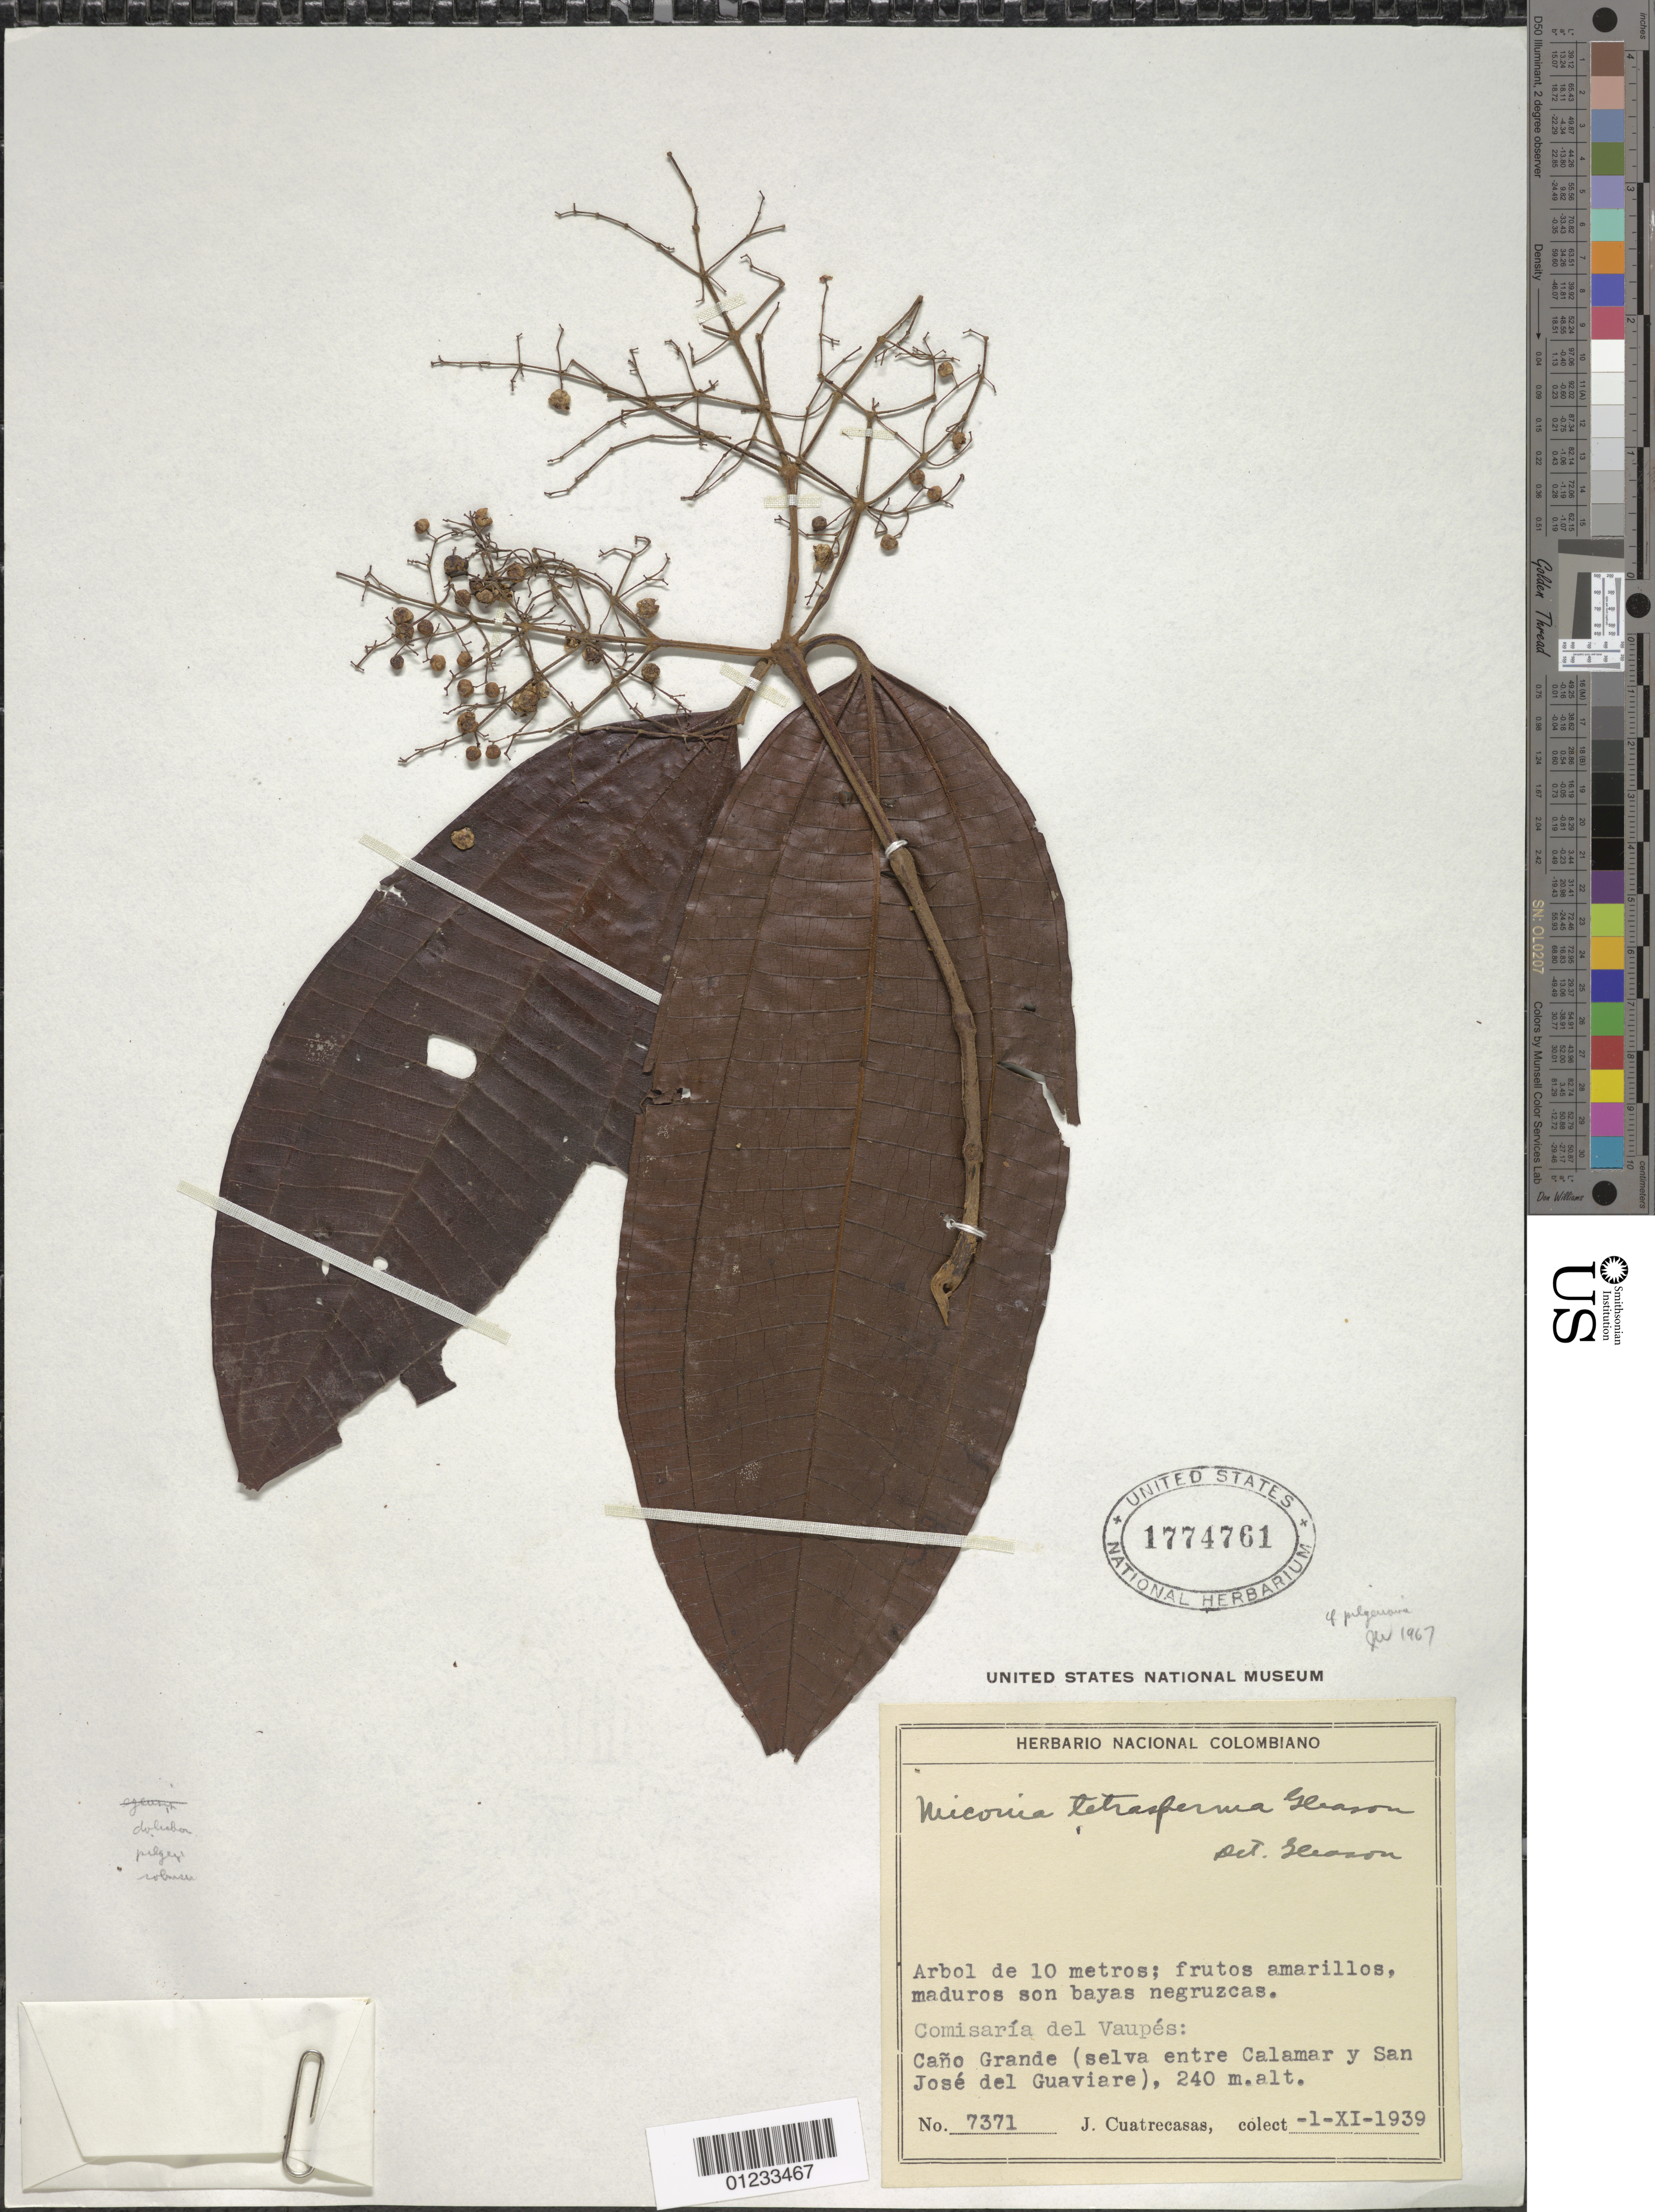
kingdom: Plantae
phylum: Tracheophyta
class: Magnoliopsida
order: Myrtales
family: Melastomataceae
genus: Miconia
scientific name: Miconia pilgeriana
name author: Ule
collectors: J. Cuatrecasas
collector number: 7371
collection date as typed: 01 Nov 1939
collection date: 1939-11-01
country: Colombia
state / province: Vaupés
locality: Cano Grande, selva between Calamar and San Jose del Gauviare.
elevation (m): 240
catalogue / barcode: US 1774761